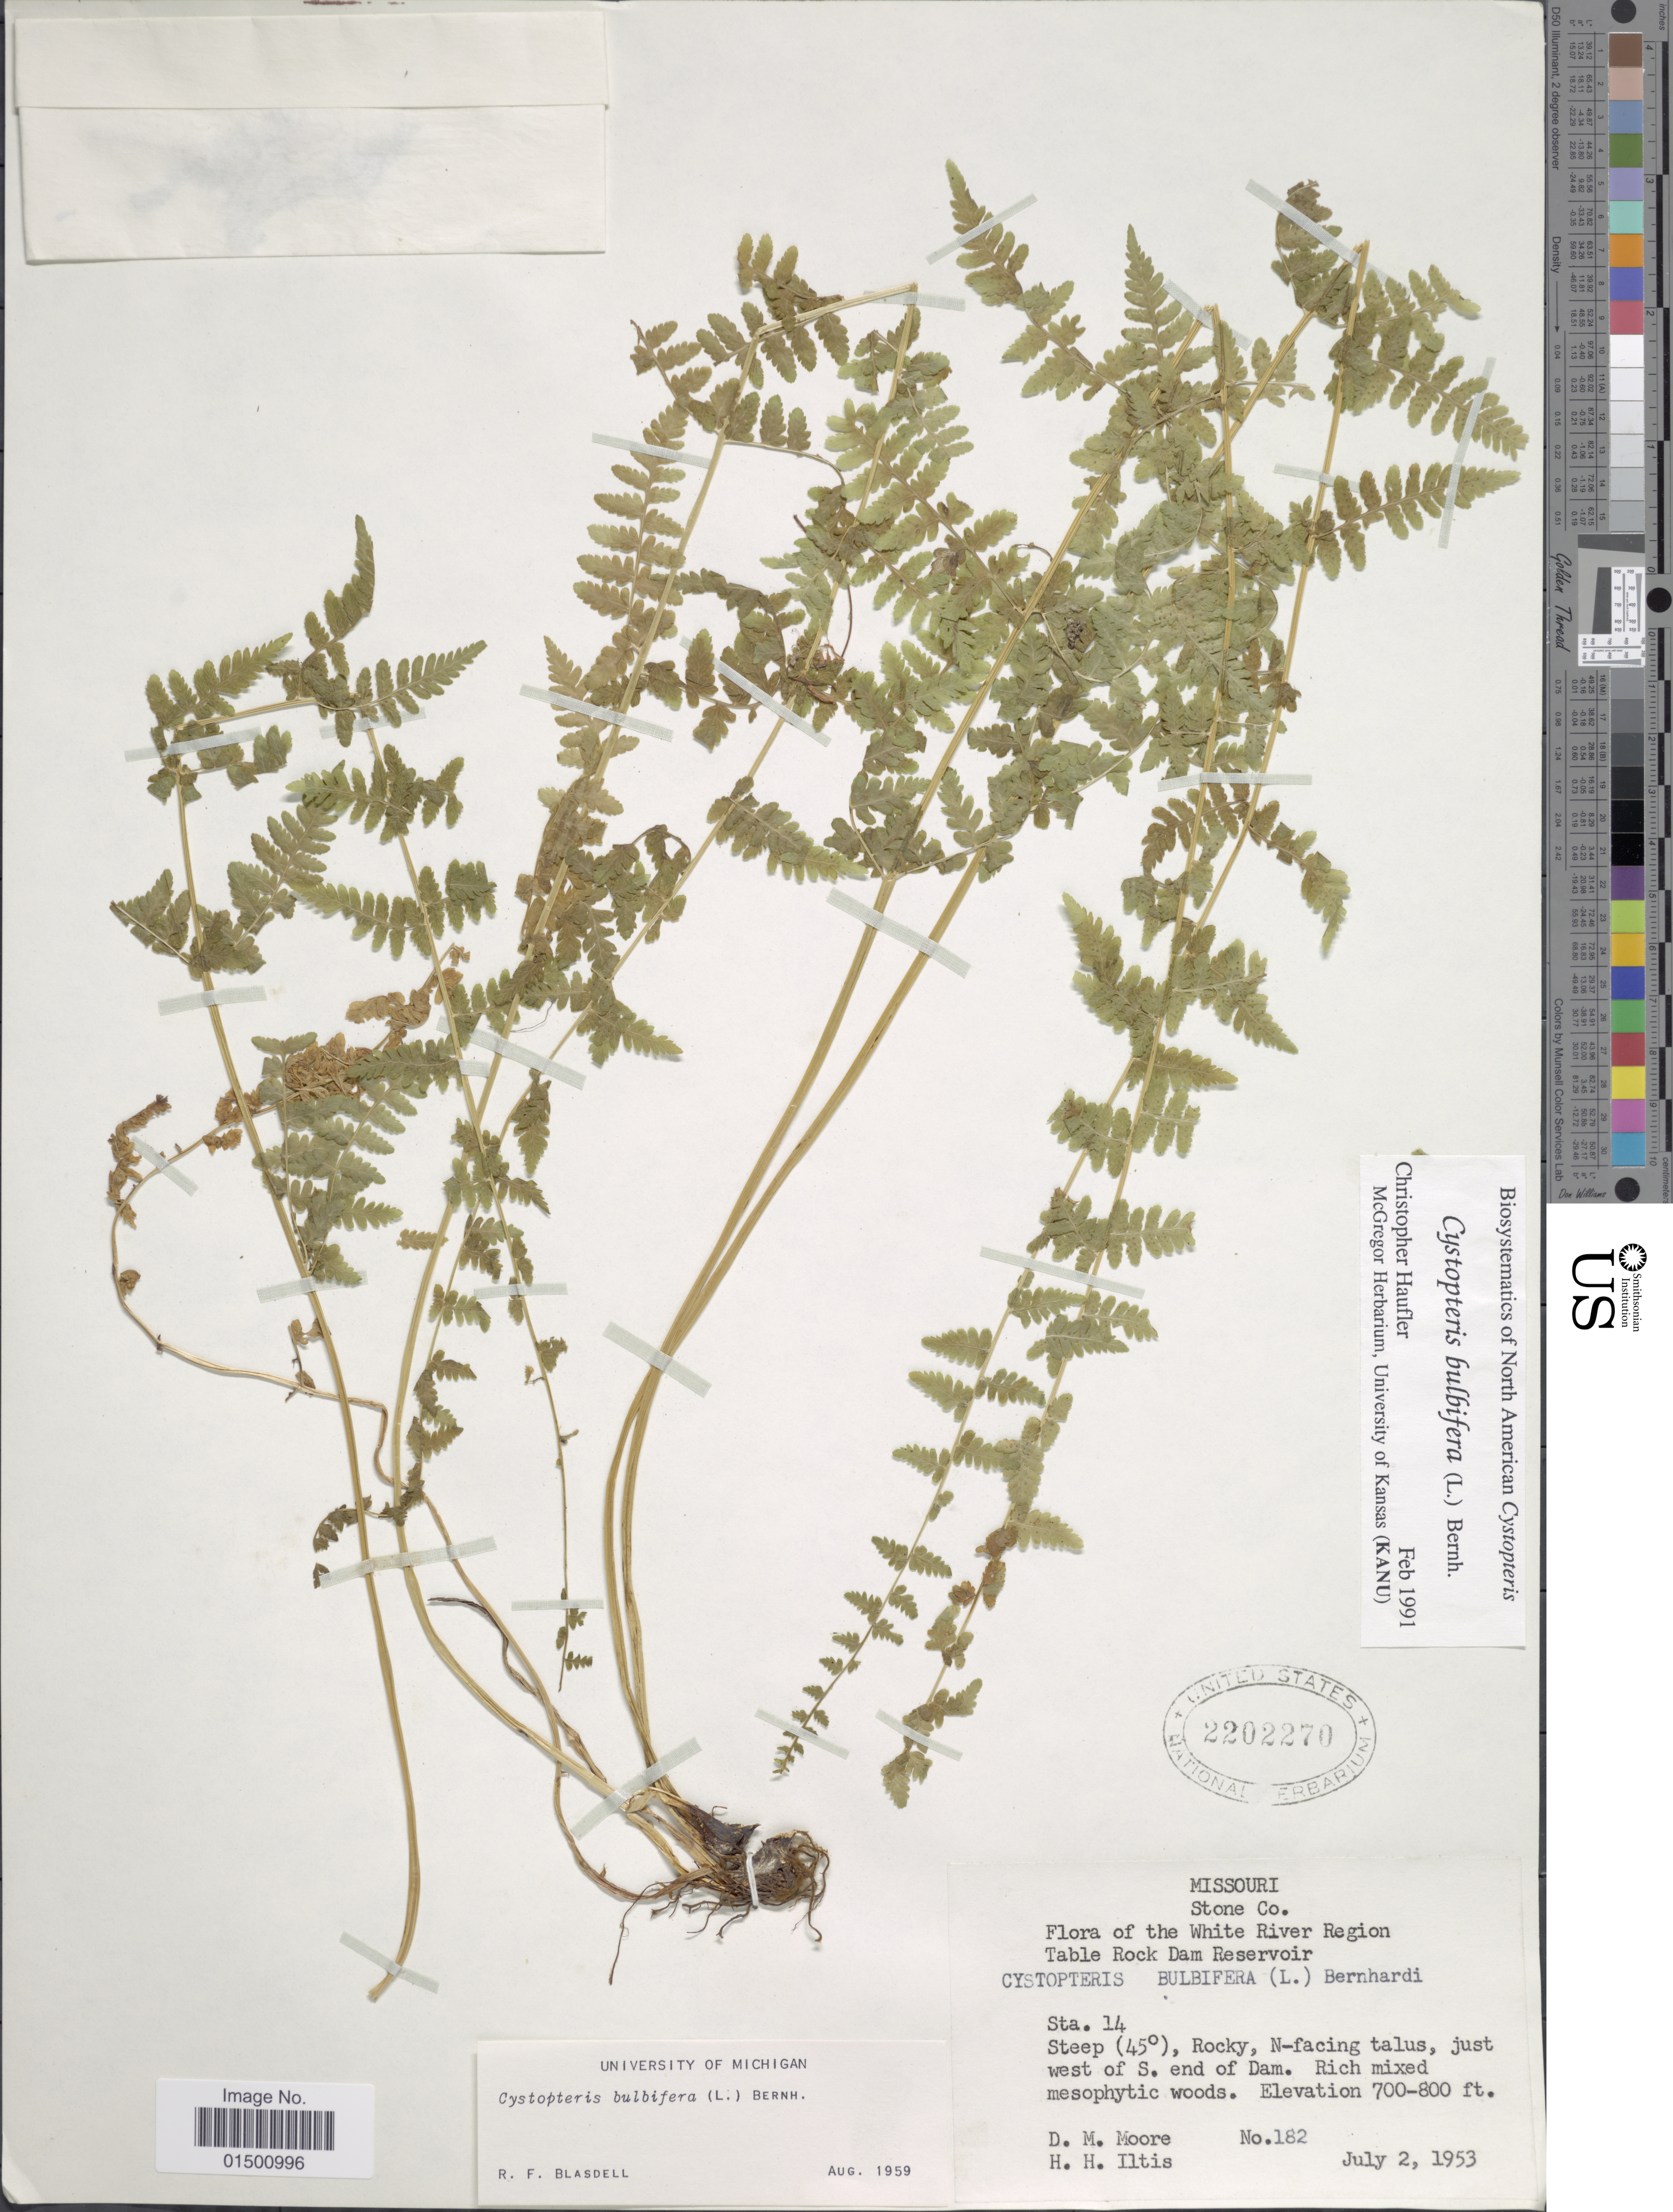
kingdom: Plantae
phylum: Tracheophyta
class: Polypodiopsida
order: Polypodiales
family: Cystopteridaceae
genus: Cystopteris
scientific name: Cystopteris bulbifera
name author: (L.) Bernh.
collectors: D. Moore & H. H. Iltis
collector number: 182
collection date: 1953-07-02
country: United States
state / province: Missouri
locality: Stone Co., White river Region Table Black Rock Dam Reservoir, Sta. 14, West S. end of Dam.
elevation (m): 213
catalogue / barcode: US 2202270